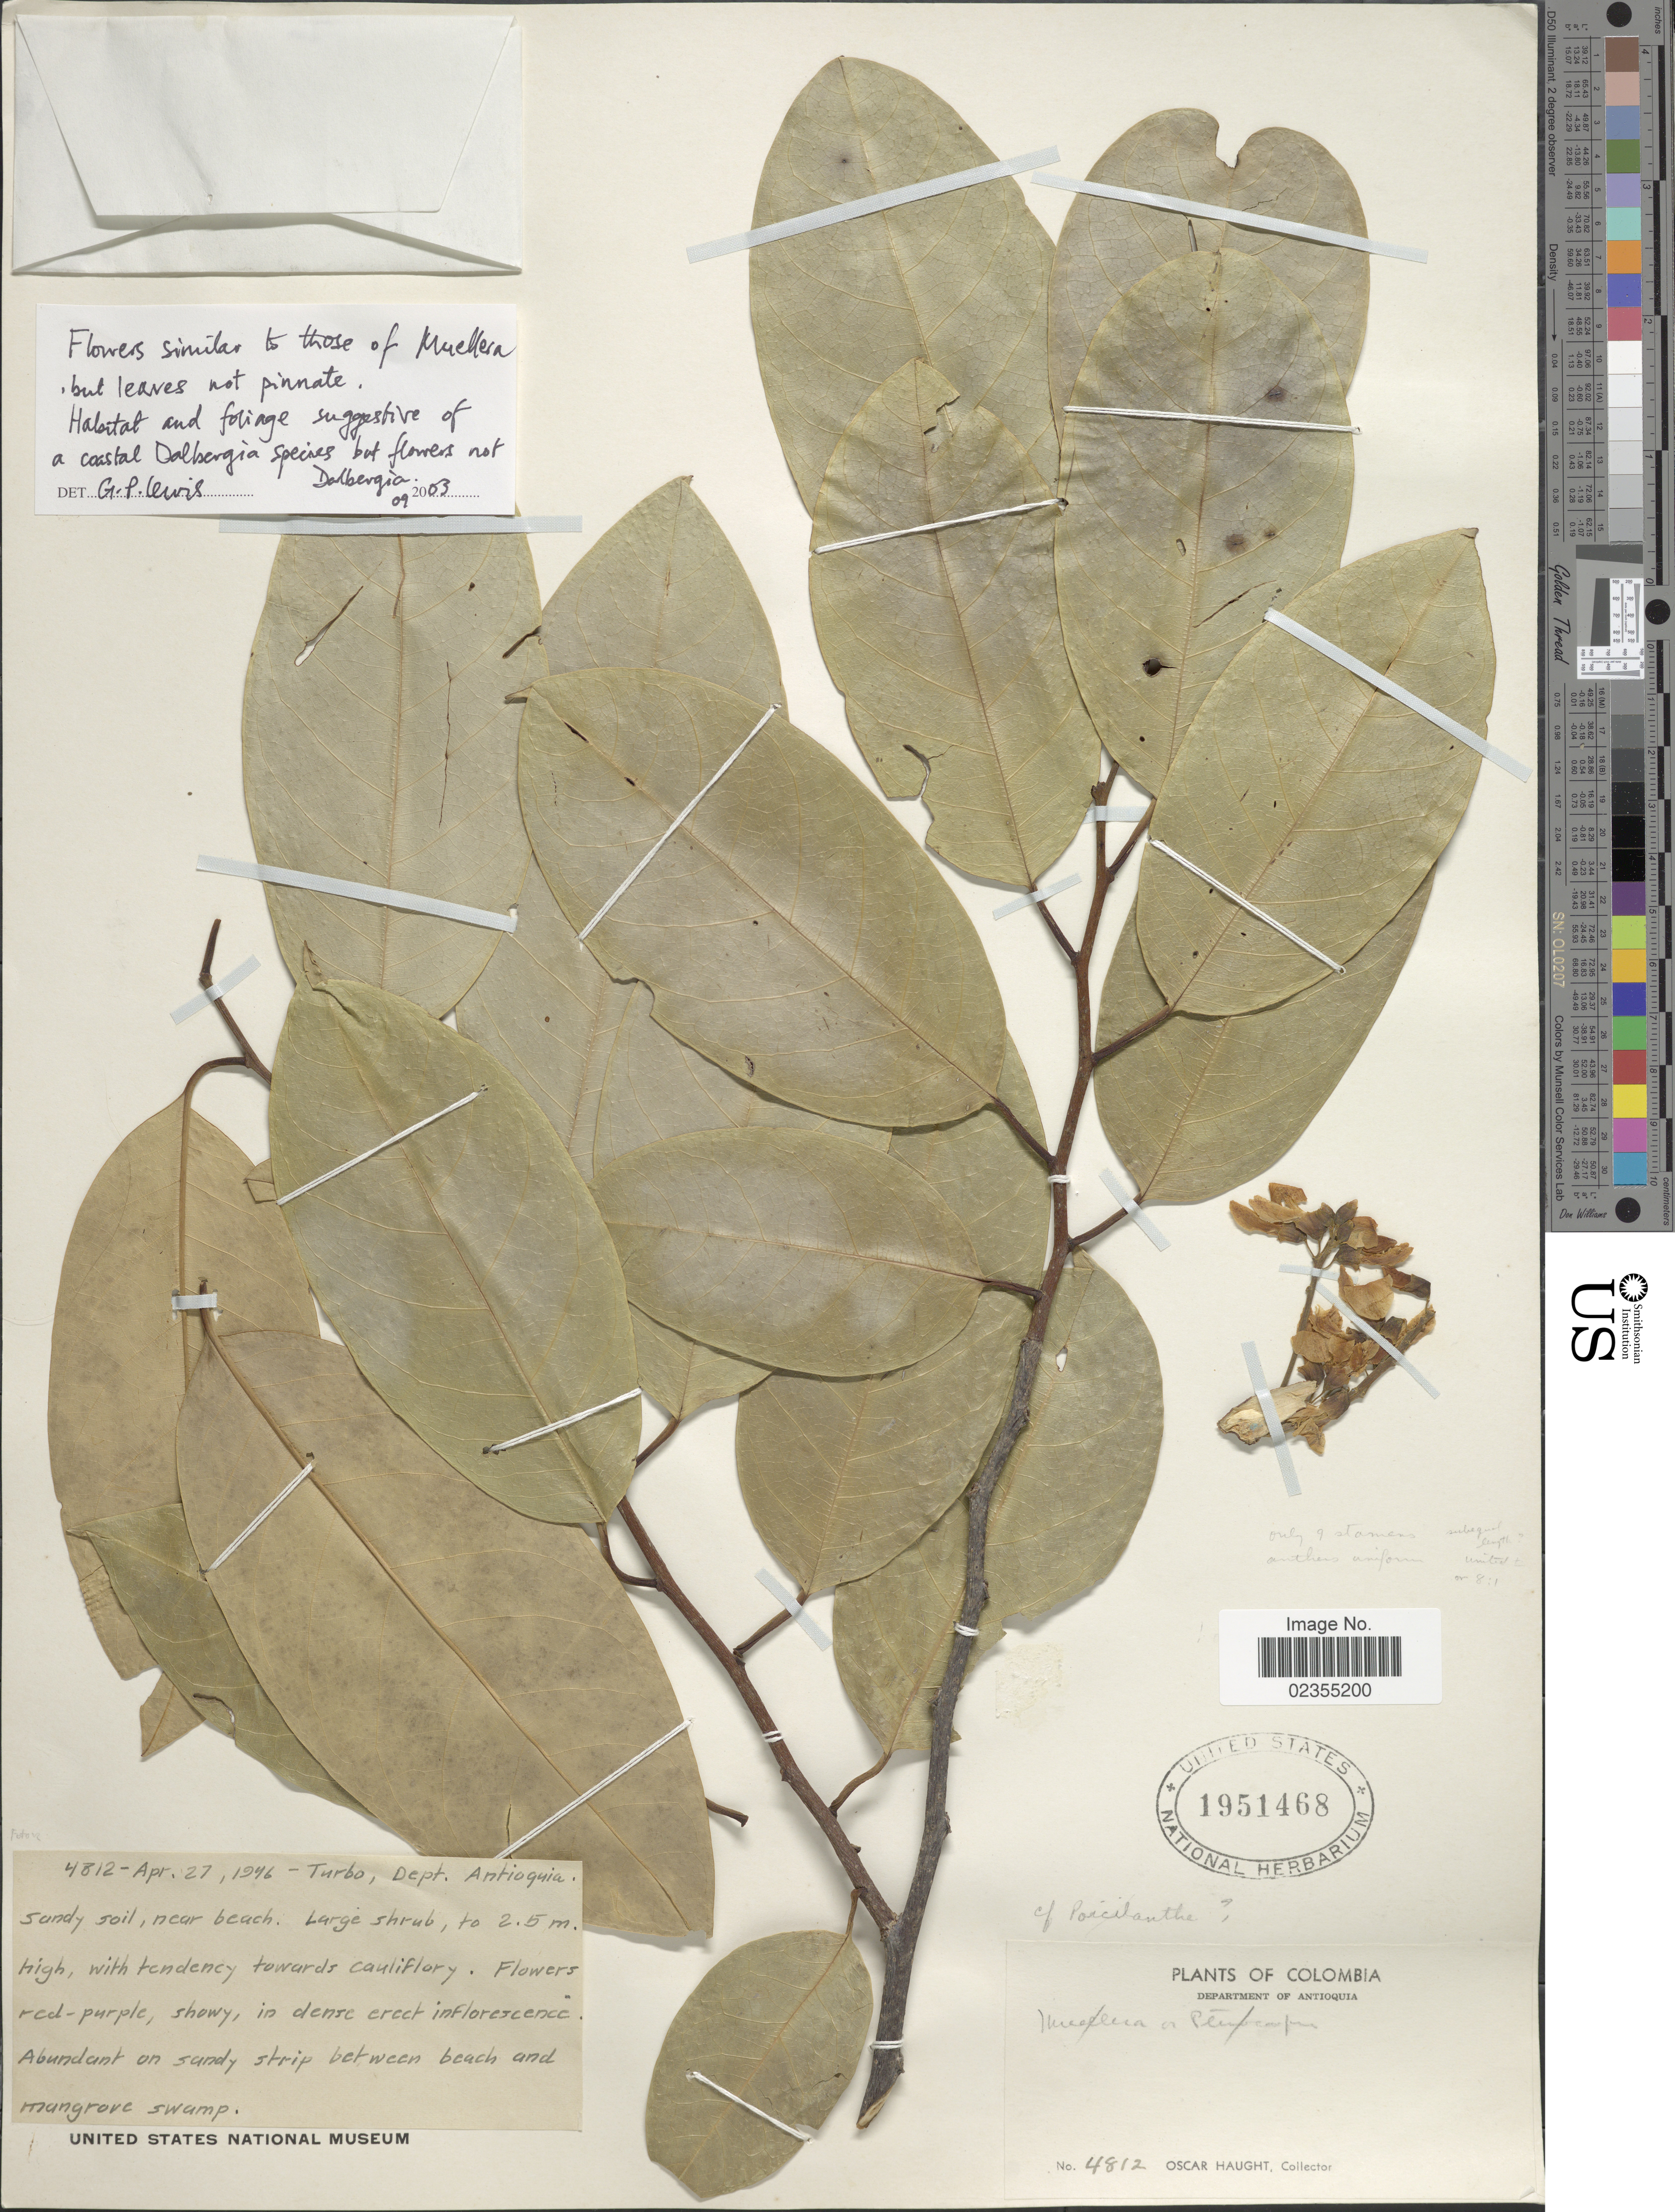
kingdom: Plantae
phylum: Tracheophyta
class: Magnoliopsida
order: Magnoliales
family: Annonaceae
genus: Annona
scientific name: Annona sp.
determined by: Londoño-Echeverri, Y.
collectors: O. L. Haught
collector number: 4812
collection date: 1946-04-27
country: Colombia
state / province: Antioquia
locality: Turbo, Dept. Antioquia.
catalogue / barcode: US 1951468